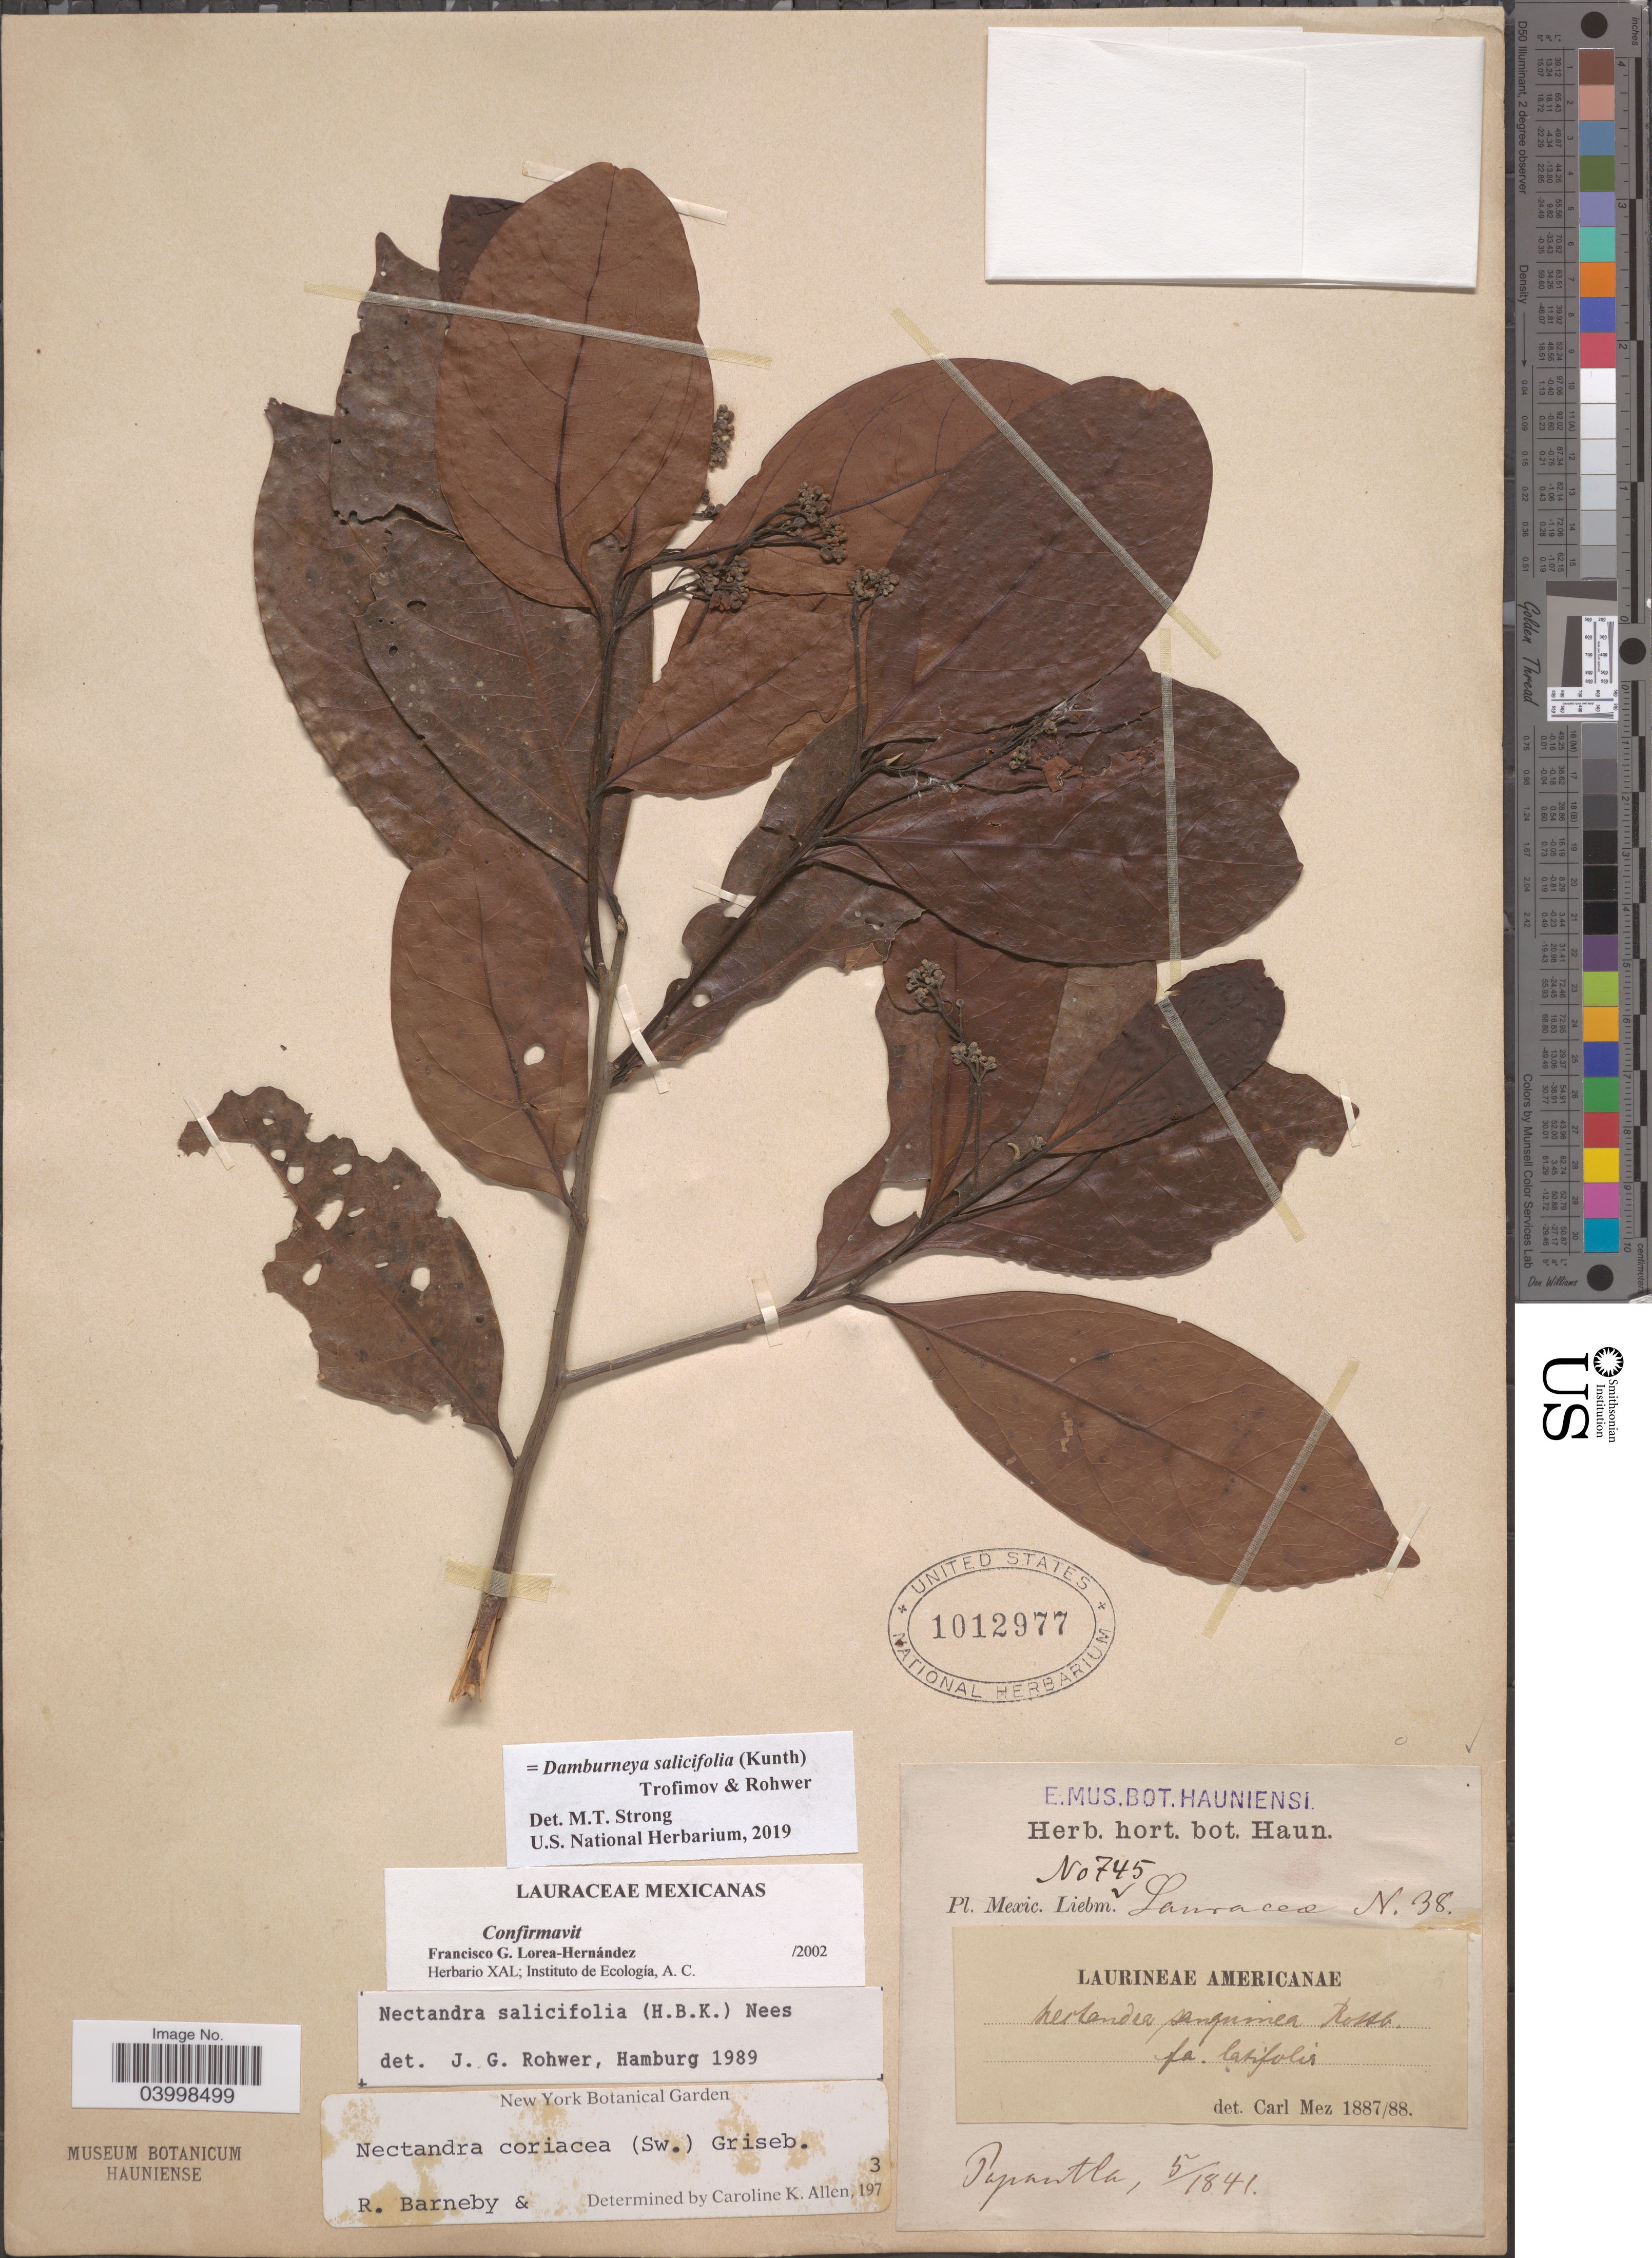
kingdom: Plantae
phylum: Tracheophyta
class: Magnoliopsida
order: Laurales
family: Lauraceae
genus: Damburneya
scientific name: Damburneya salicifolia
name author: (Kunth) Trofimov & Rohwer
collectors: Liebm.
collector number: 745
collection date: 1841-05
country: Mexico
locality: Tapantla.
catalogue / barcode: US 1012977